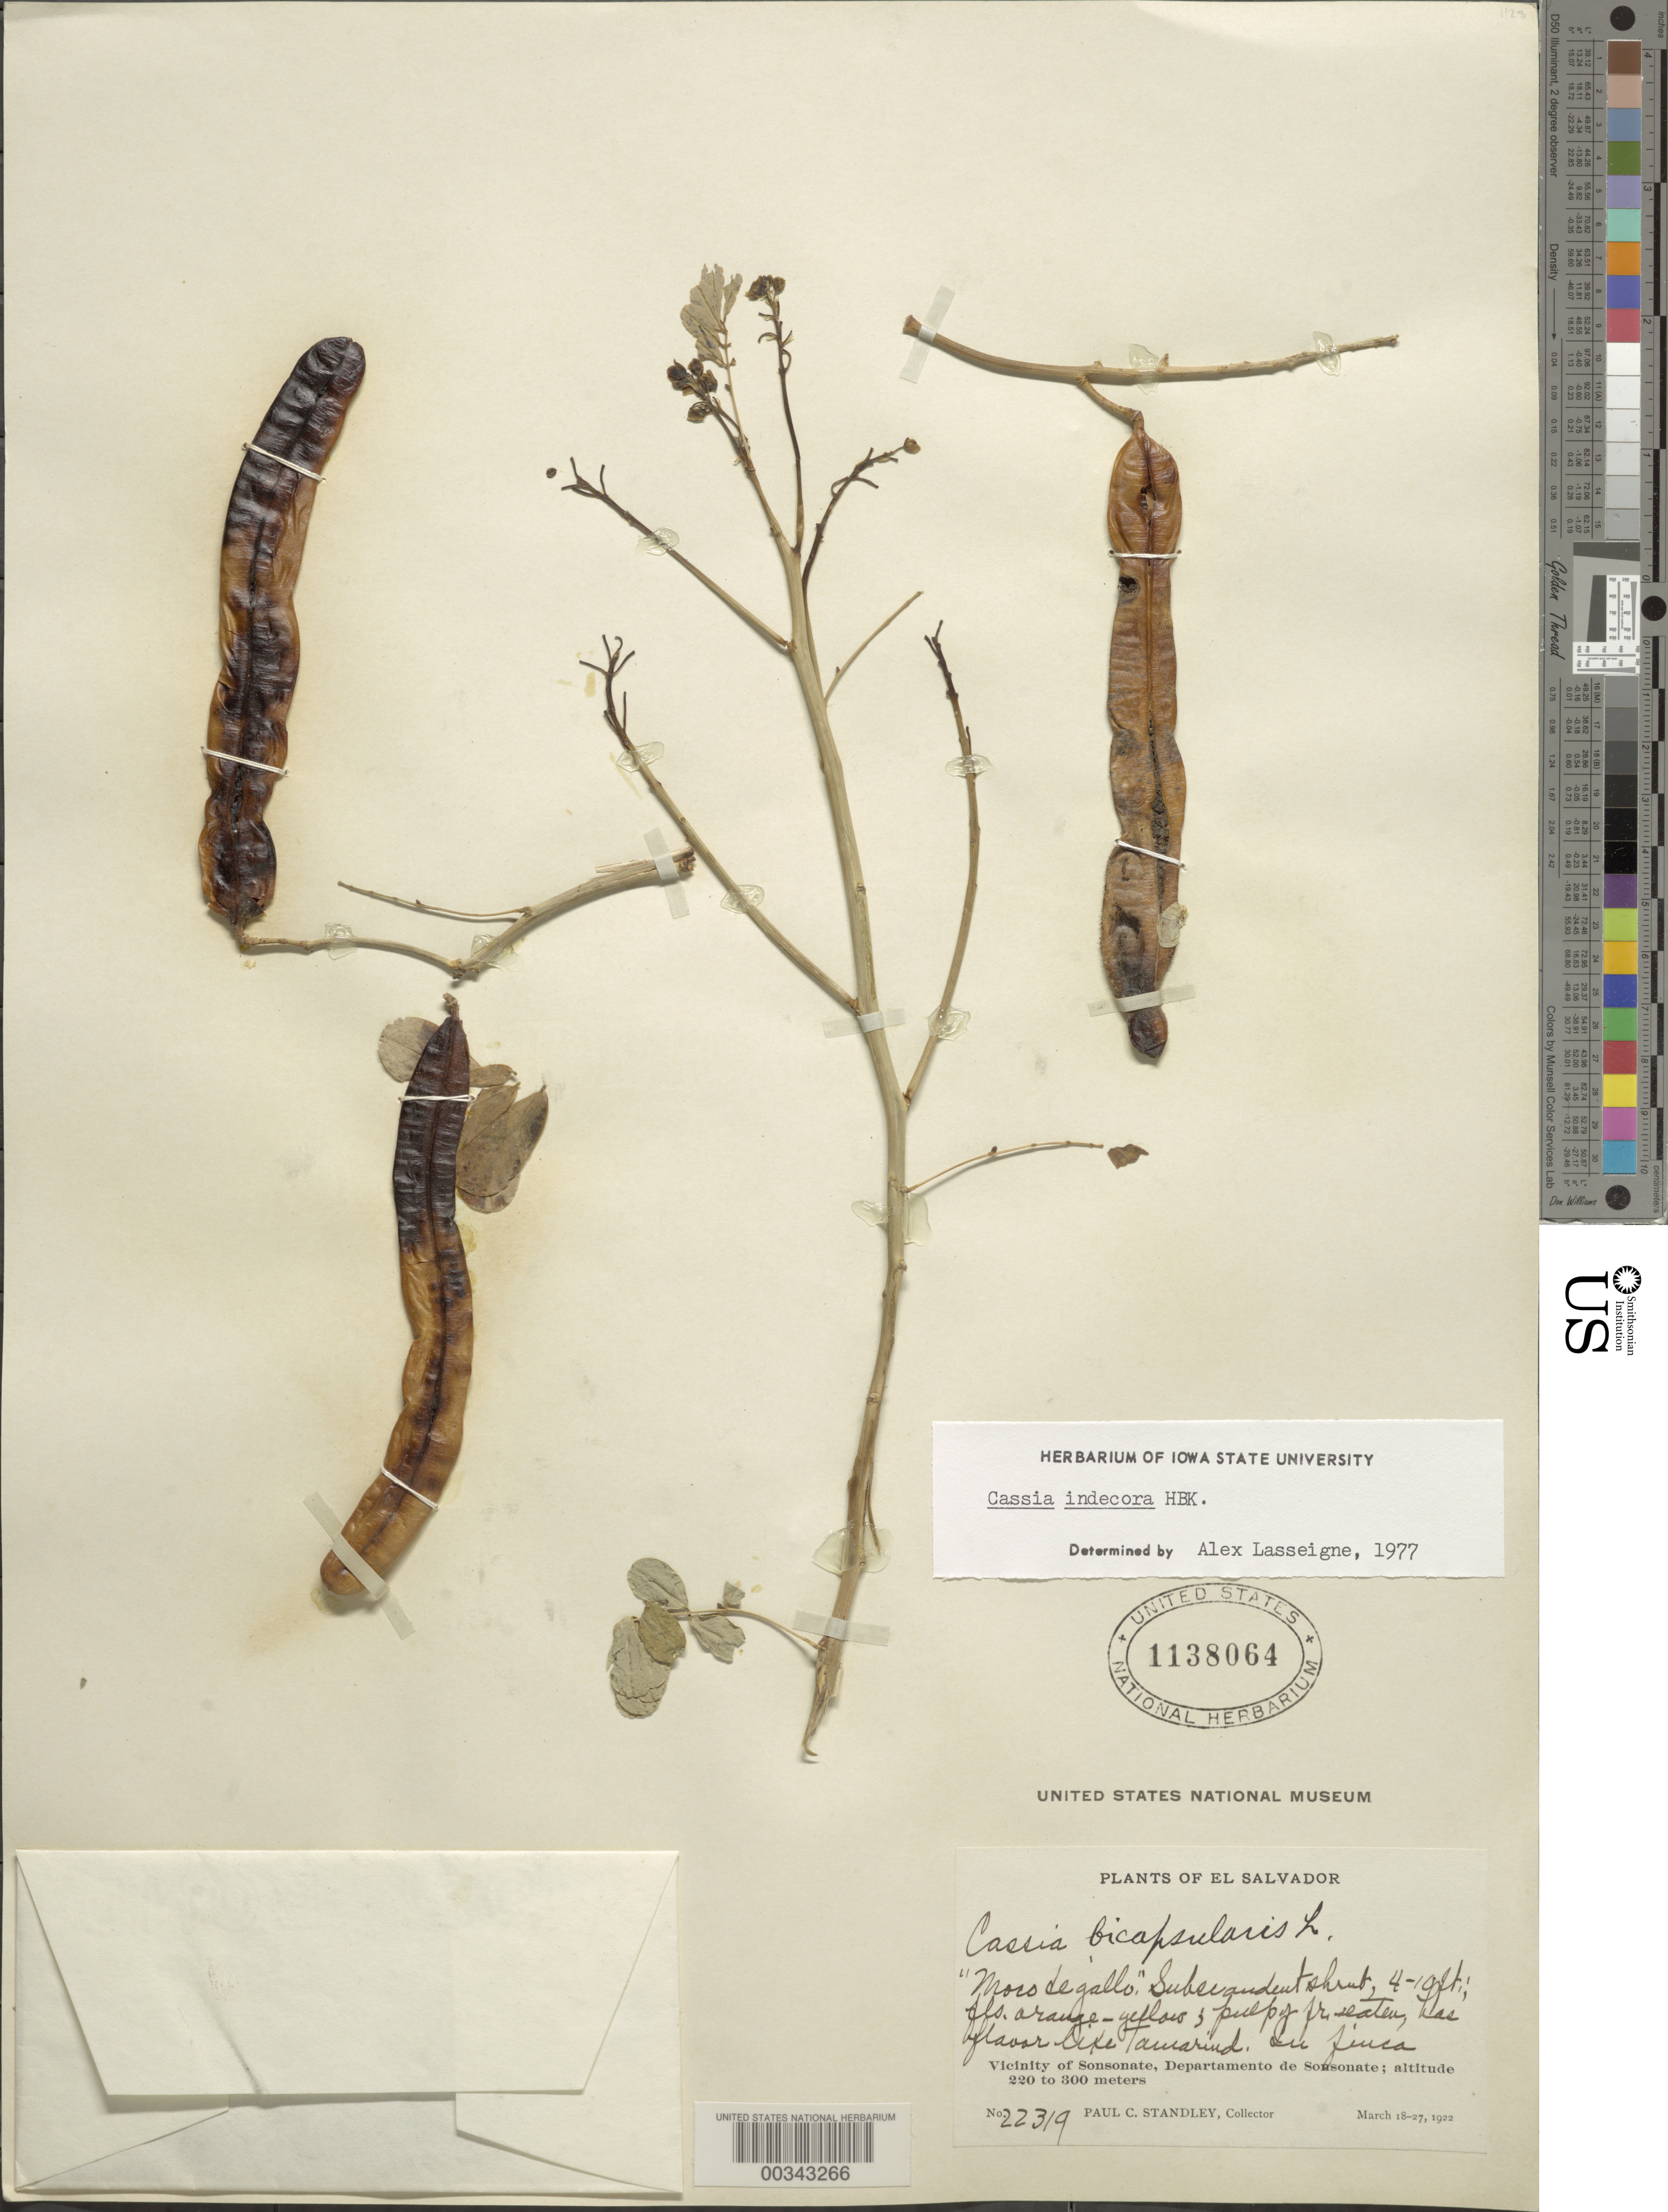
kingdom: Plantae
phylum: Tracheophyta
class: Magnoliopsida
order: Fabales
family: Fabaceae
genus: Senna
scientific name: Senna pendula var. advena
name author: (Vogel) H.S. Irwin & Barneby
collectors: P. C. Standley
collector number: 22319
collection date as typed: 18 Mar 1922 to 27 Mar 1922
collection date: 1922-03-18/1922-03-27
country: El Salvador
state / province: Sonsonate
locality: Vicinity of sonsonate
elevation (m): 220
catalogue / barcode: US 1138064